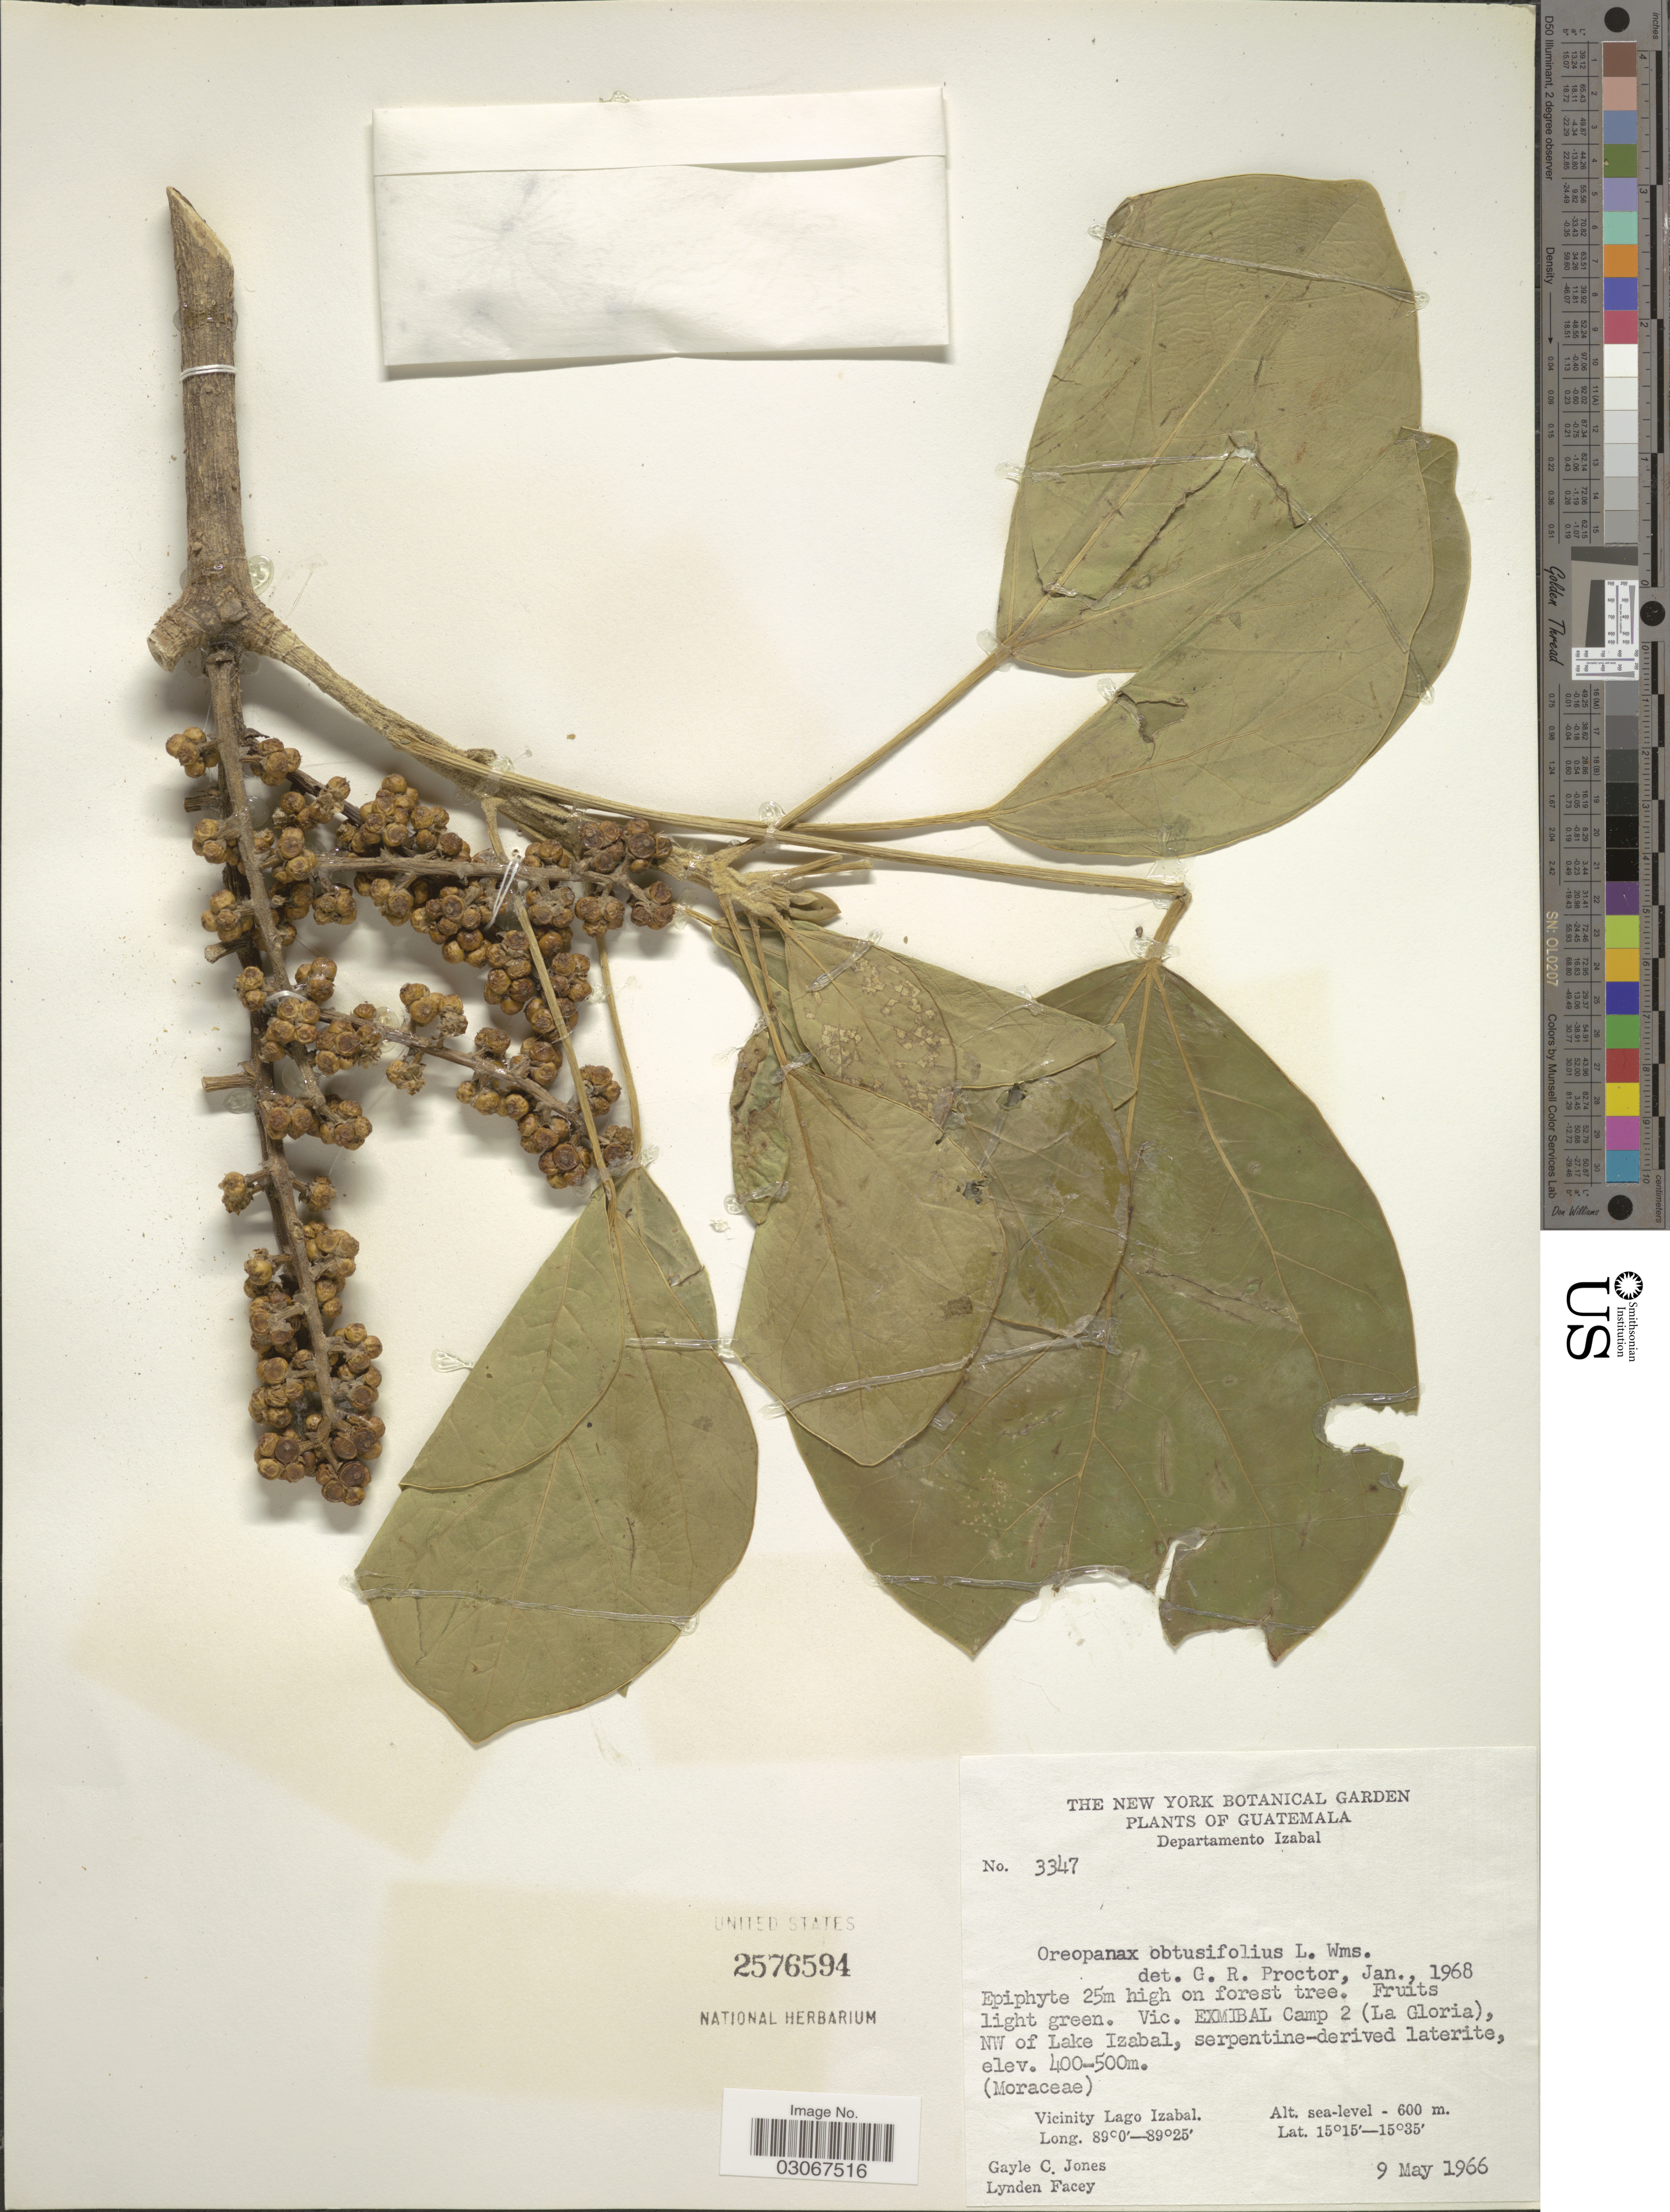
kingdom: Plantae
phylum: Tracheophyta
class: Magnoliopsida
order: Apiales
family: Araliaceae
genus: Oreopanax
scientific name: Oreopanax obtusifolius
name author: L.O. Williams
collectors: G. C. Jones & L. Facey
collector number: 3347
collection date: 1966-05-09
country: Guatemala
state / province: Izabal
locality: Departamento Izabal. Vic. Exmibal Camp 2 (La Gloria), NW of Lake Izabal, serpentine-derived laterite. Vicinity of Lago Izabal.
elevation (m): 400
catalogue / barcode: US 2576594